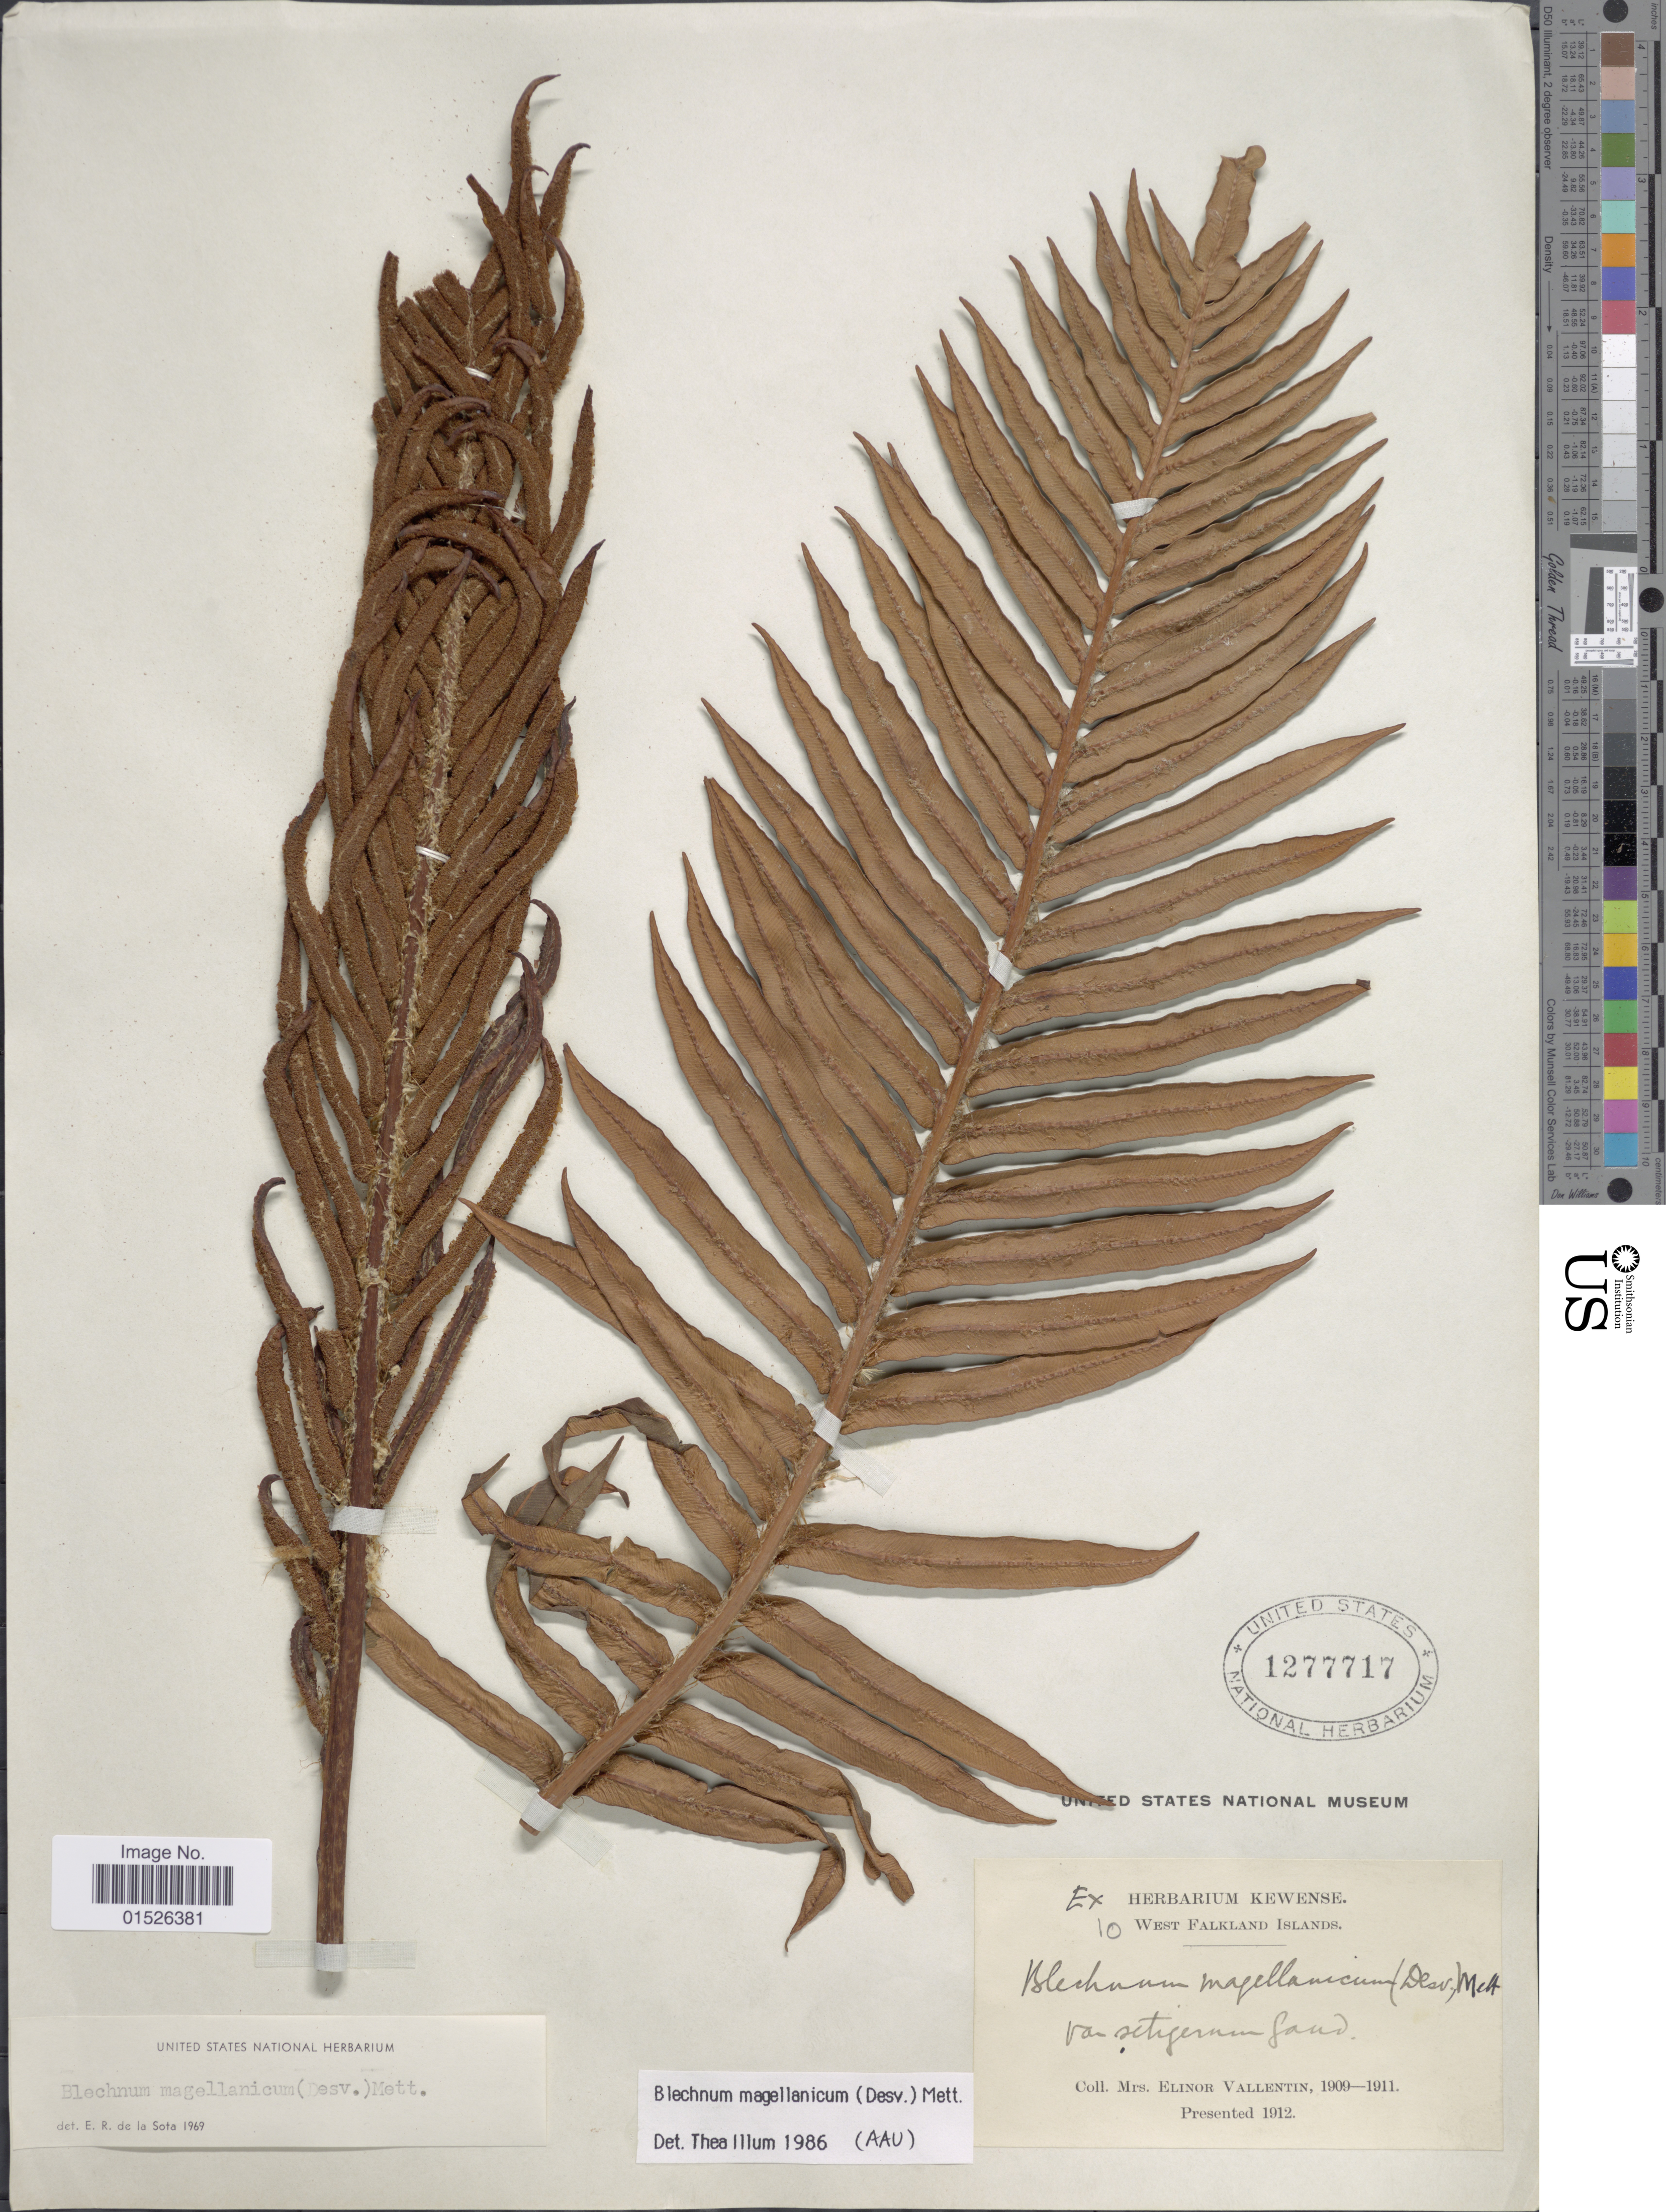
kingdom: Plantae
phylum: Tracheophyta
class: Polypodiopsida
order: Polypodiales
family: Blechnaceae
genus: Blechnum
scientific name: Blechnum magellanicum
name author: Mett.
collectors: E. Vallentin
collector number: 10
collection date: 1909/1911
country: Falkland Islands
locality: West Falkland Islands.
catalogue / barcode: US 1277717